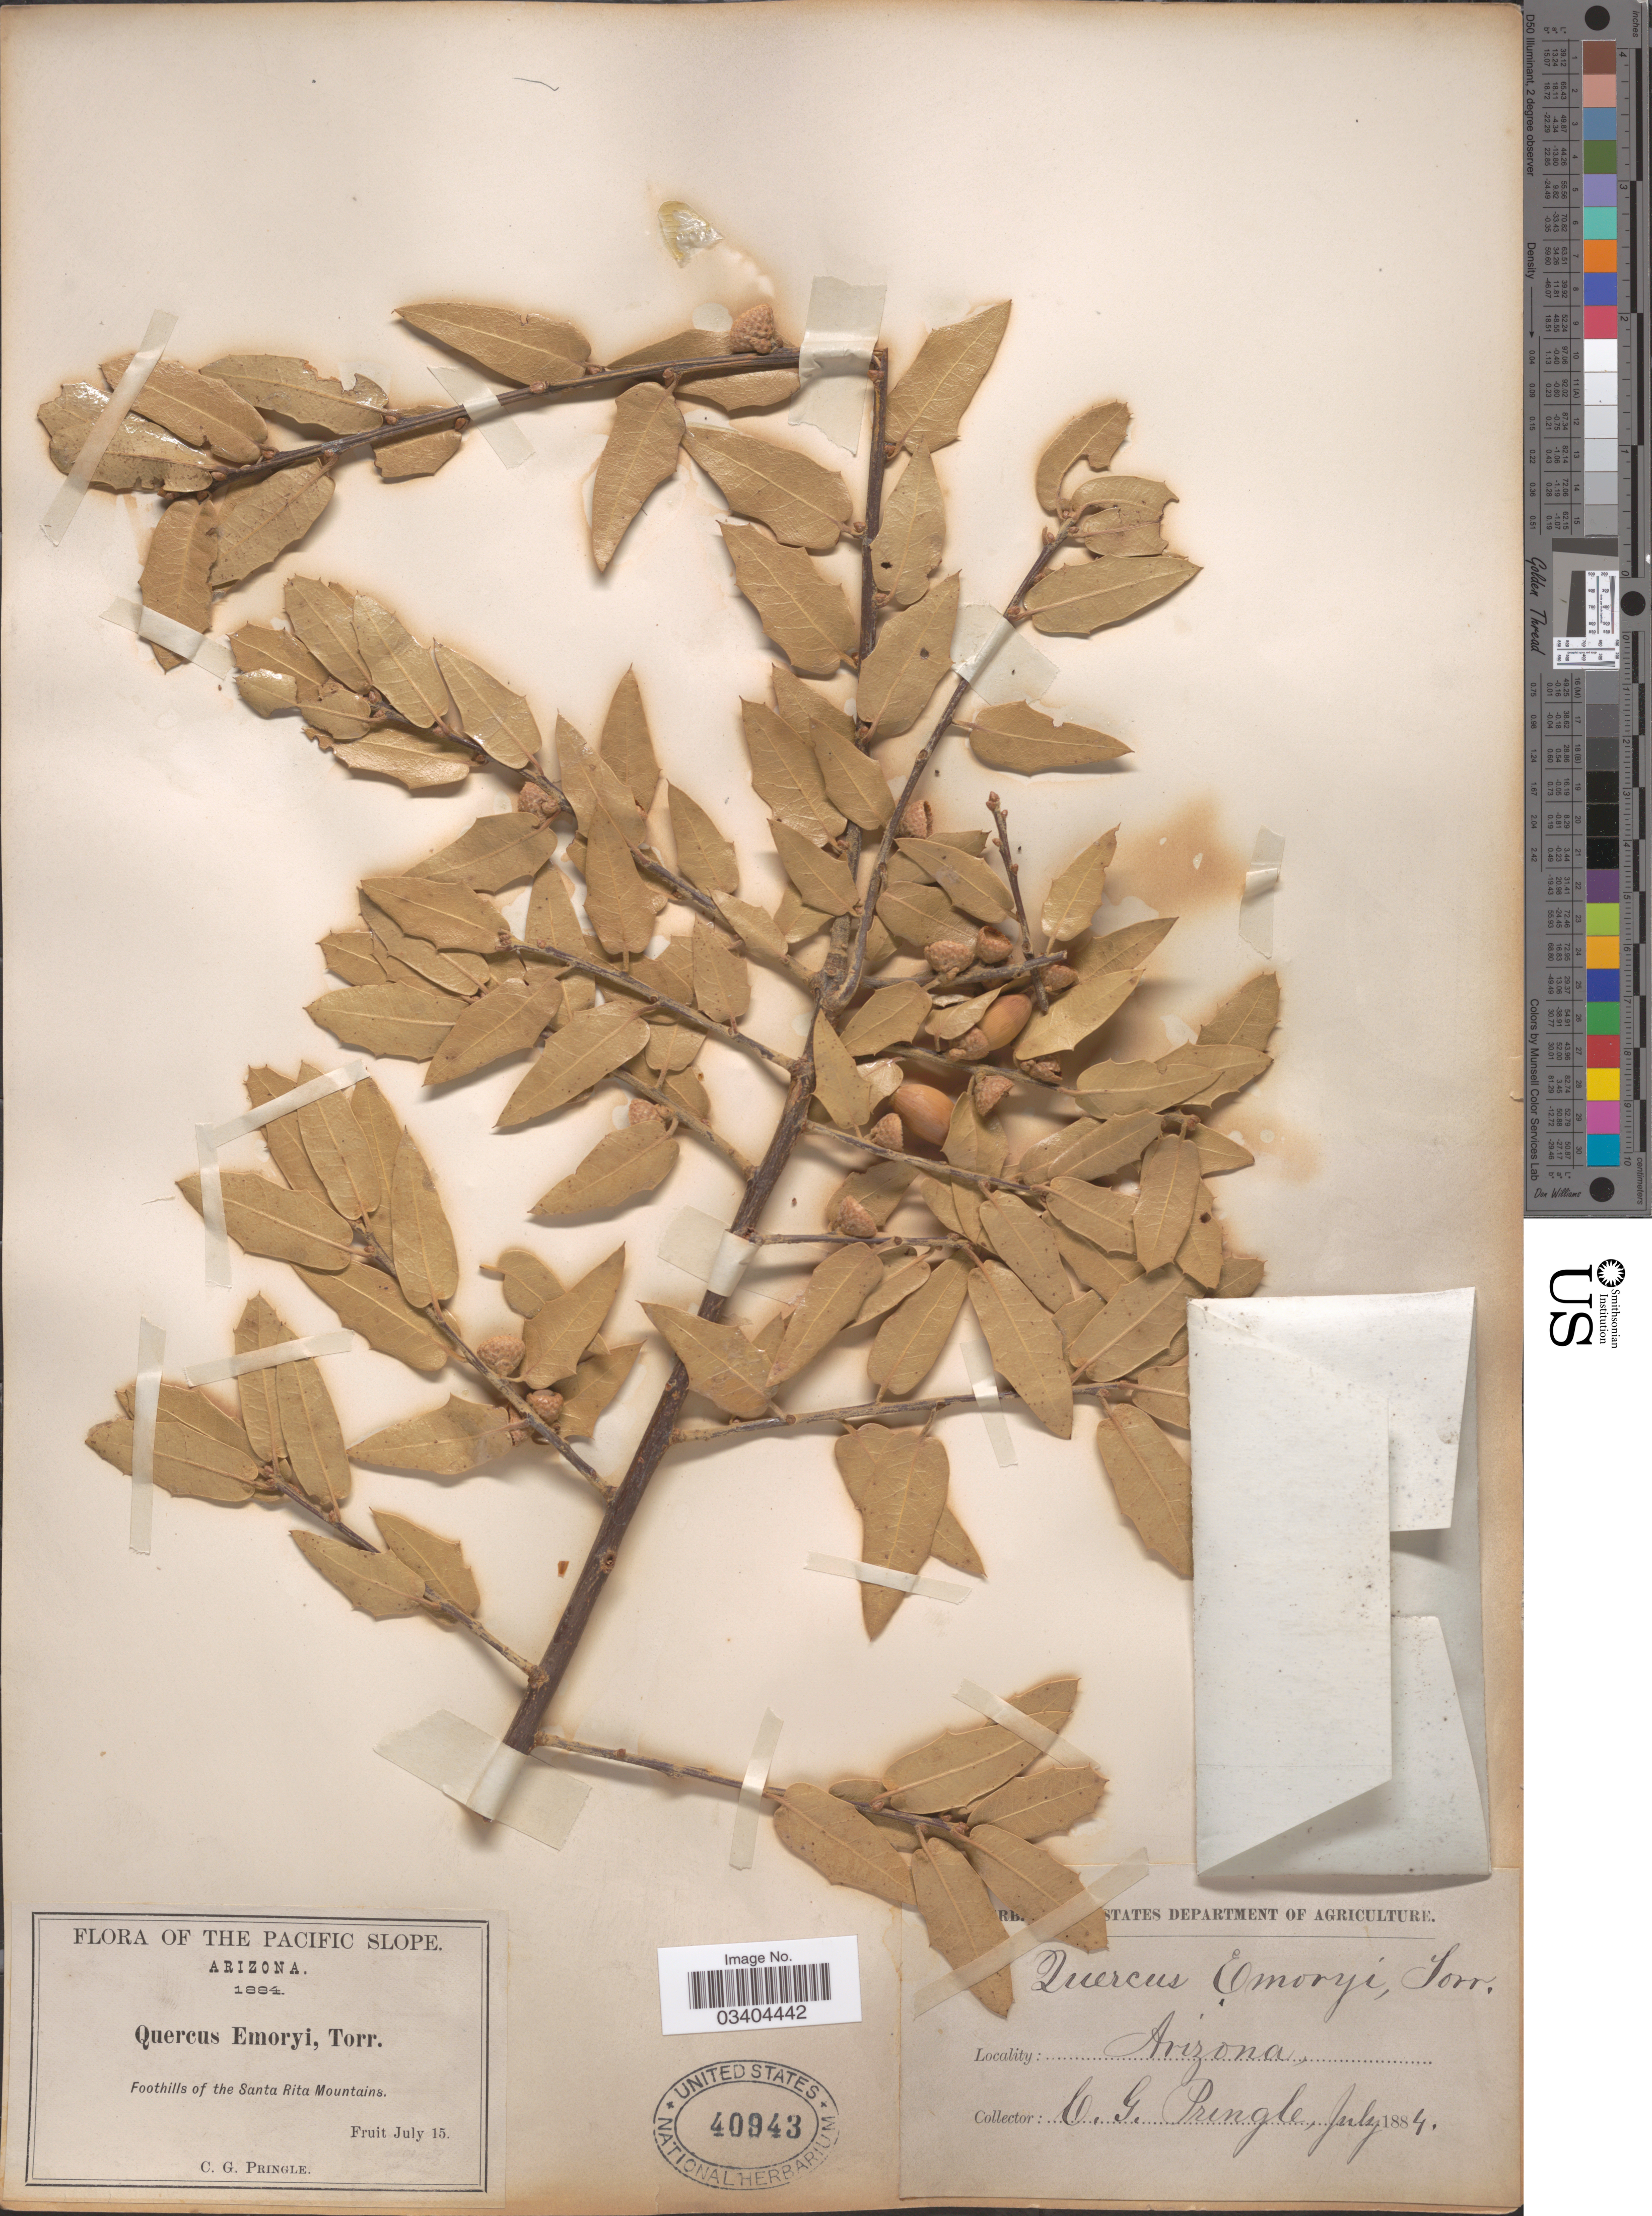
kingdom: Plantae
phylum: Tracheophyta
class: Magnoliopsida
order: Fagales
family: Fagaceae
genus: Quercus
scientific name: Quercus emoryi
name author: Torr. in Emory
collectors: C. G. Pringle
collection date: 1884-07-15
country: United States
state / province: Arizona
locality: The Pacific Slope. Foothills of the Santa Rita Mountains.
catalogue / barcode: US 40943